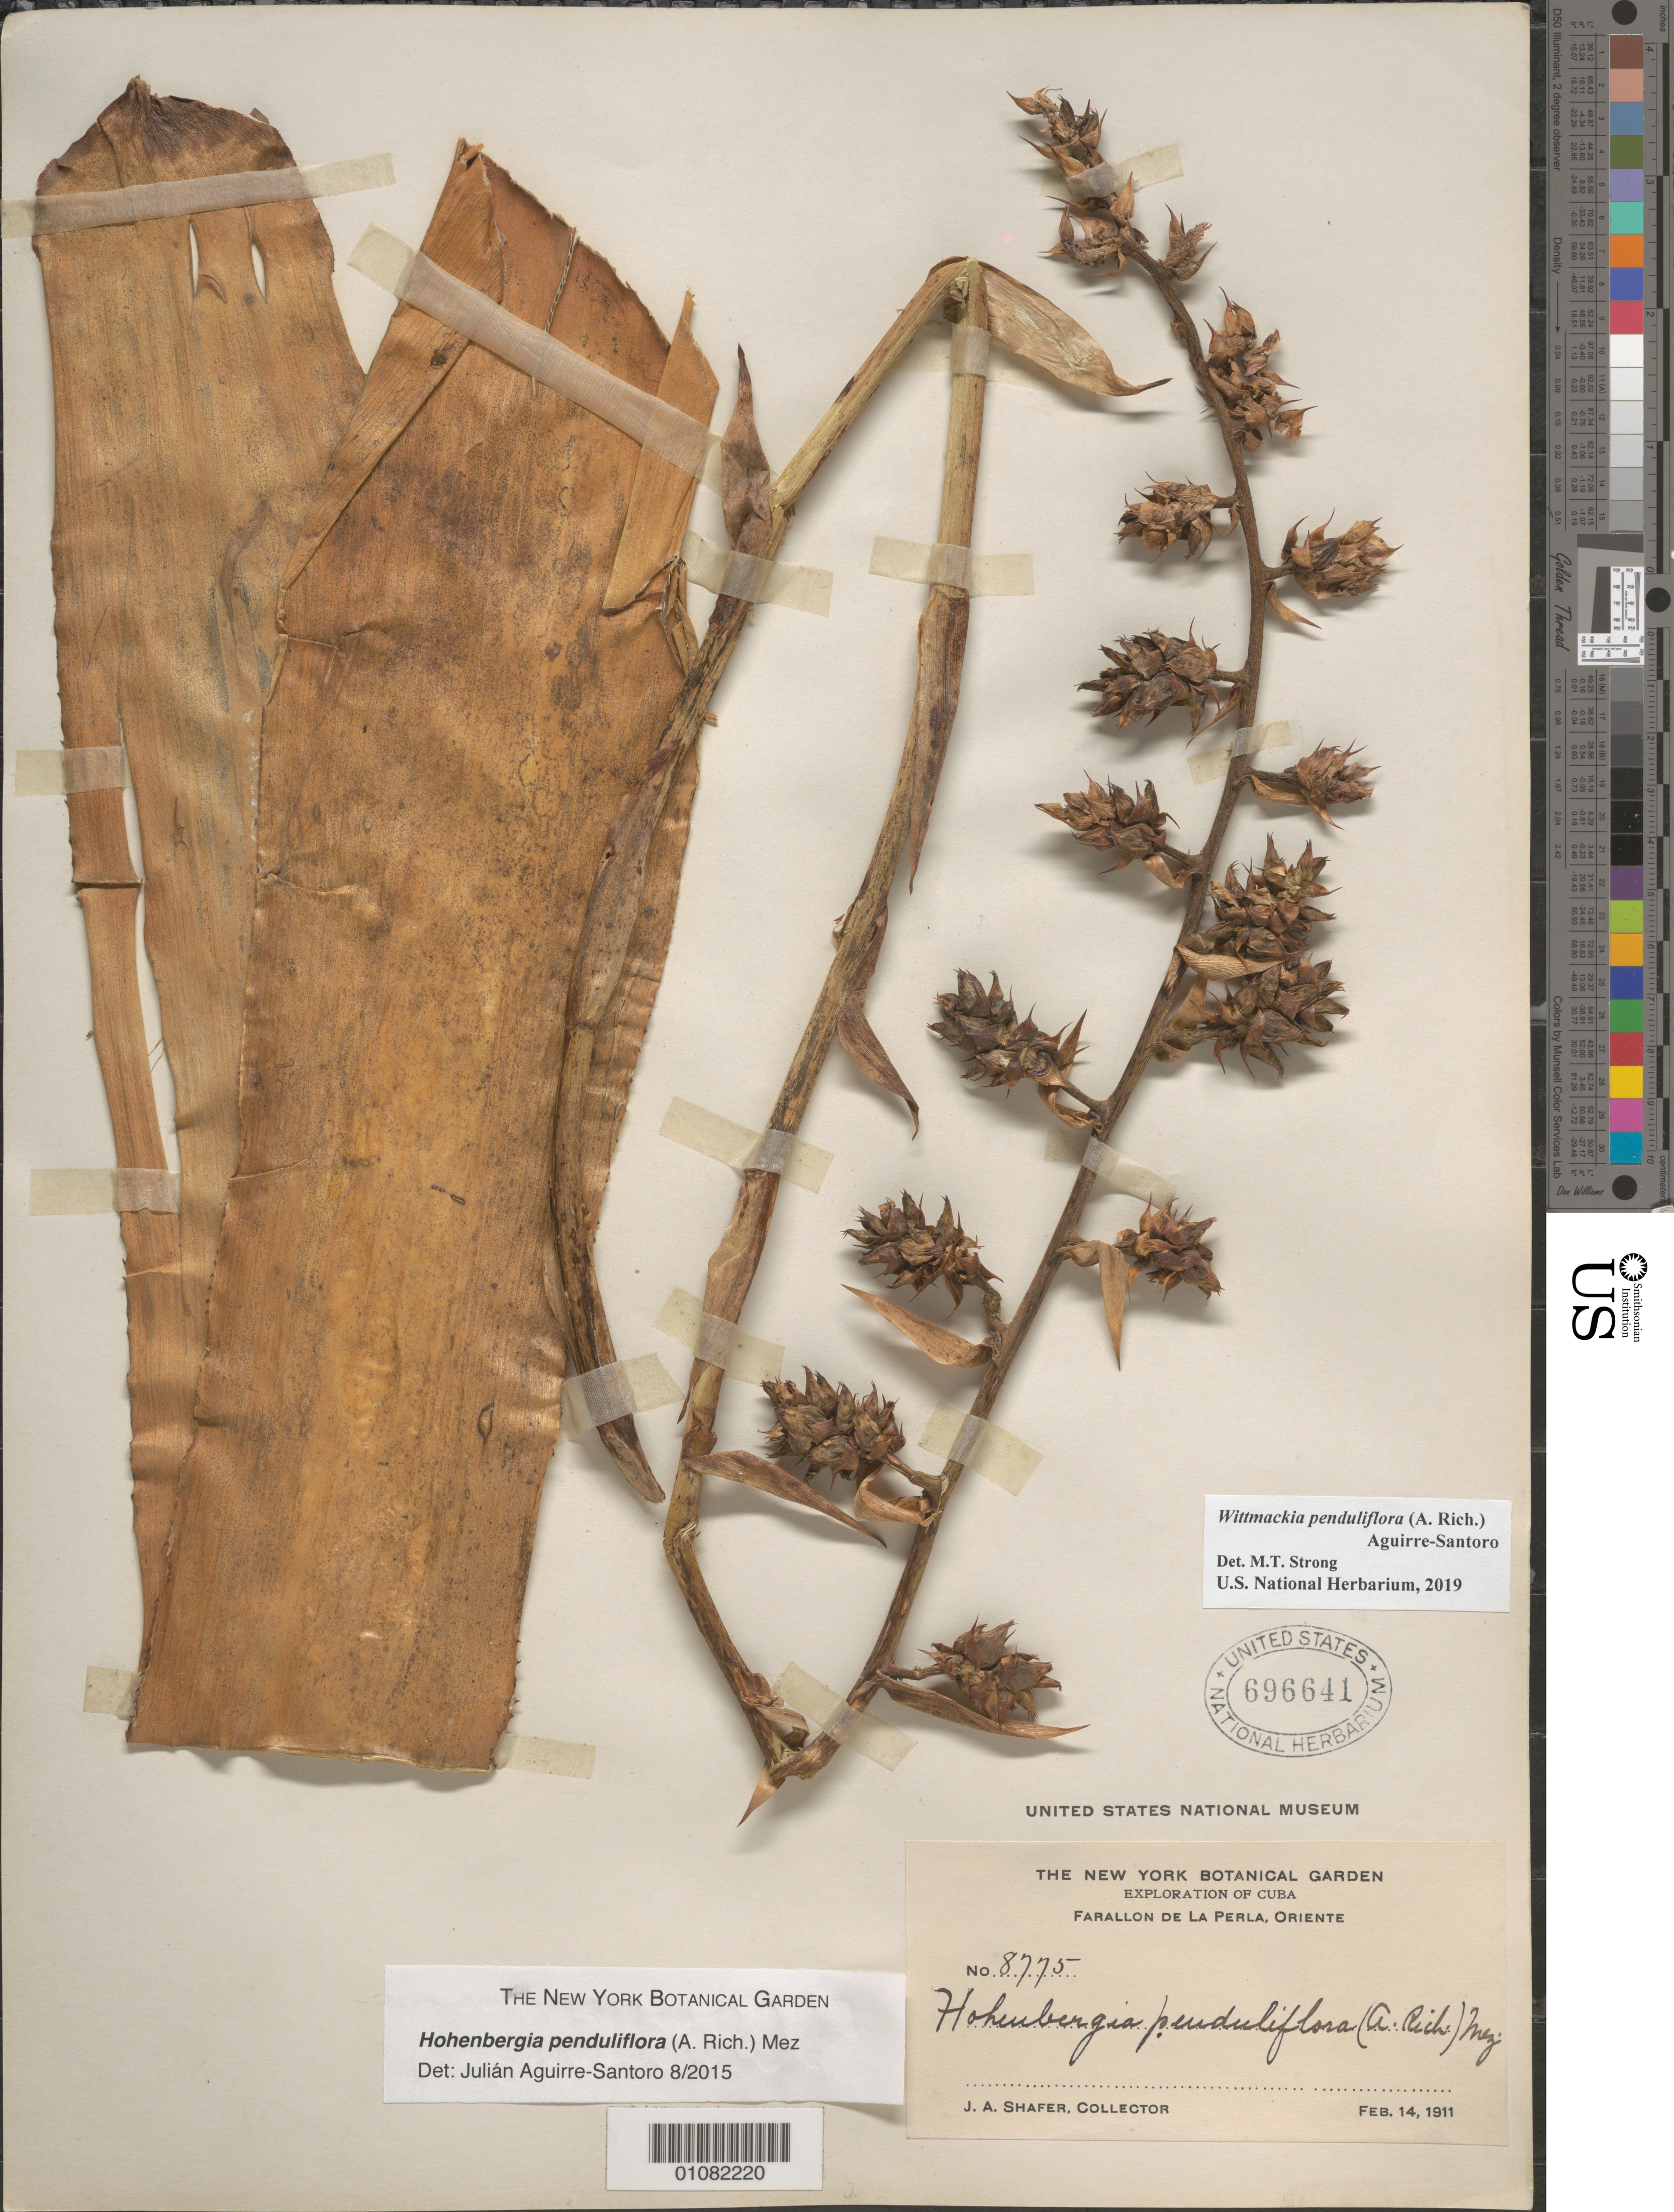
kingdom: Plantae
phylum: Tracheophyta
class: Liliopsida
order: Poales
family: Bromeliaceae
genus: Wittmackia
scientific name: Wittmackia penduliflora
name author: (A. Rich.) Aguirre-Santoro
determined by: Strong, Mark T., (BOT), Smithsonian Institution - National Museum of Natural History (UNITED STATES)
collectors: J. A. Shafer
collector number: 8775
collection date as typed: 14 Feb 1911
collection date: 1911-02-14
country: Cuba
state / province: Oriente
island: Cuba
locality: Farallon de la Perla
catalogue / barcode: US 696641